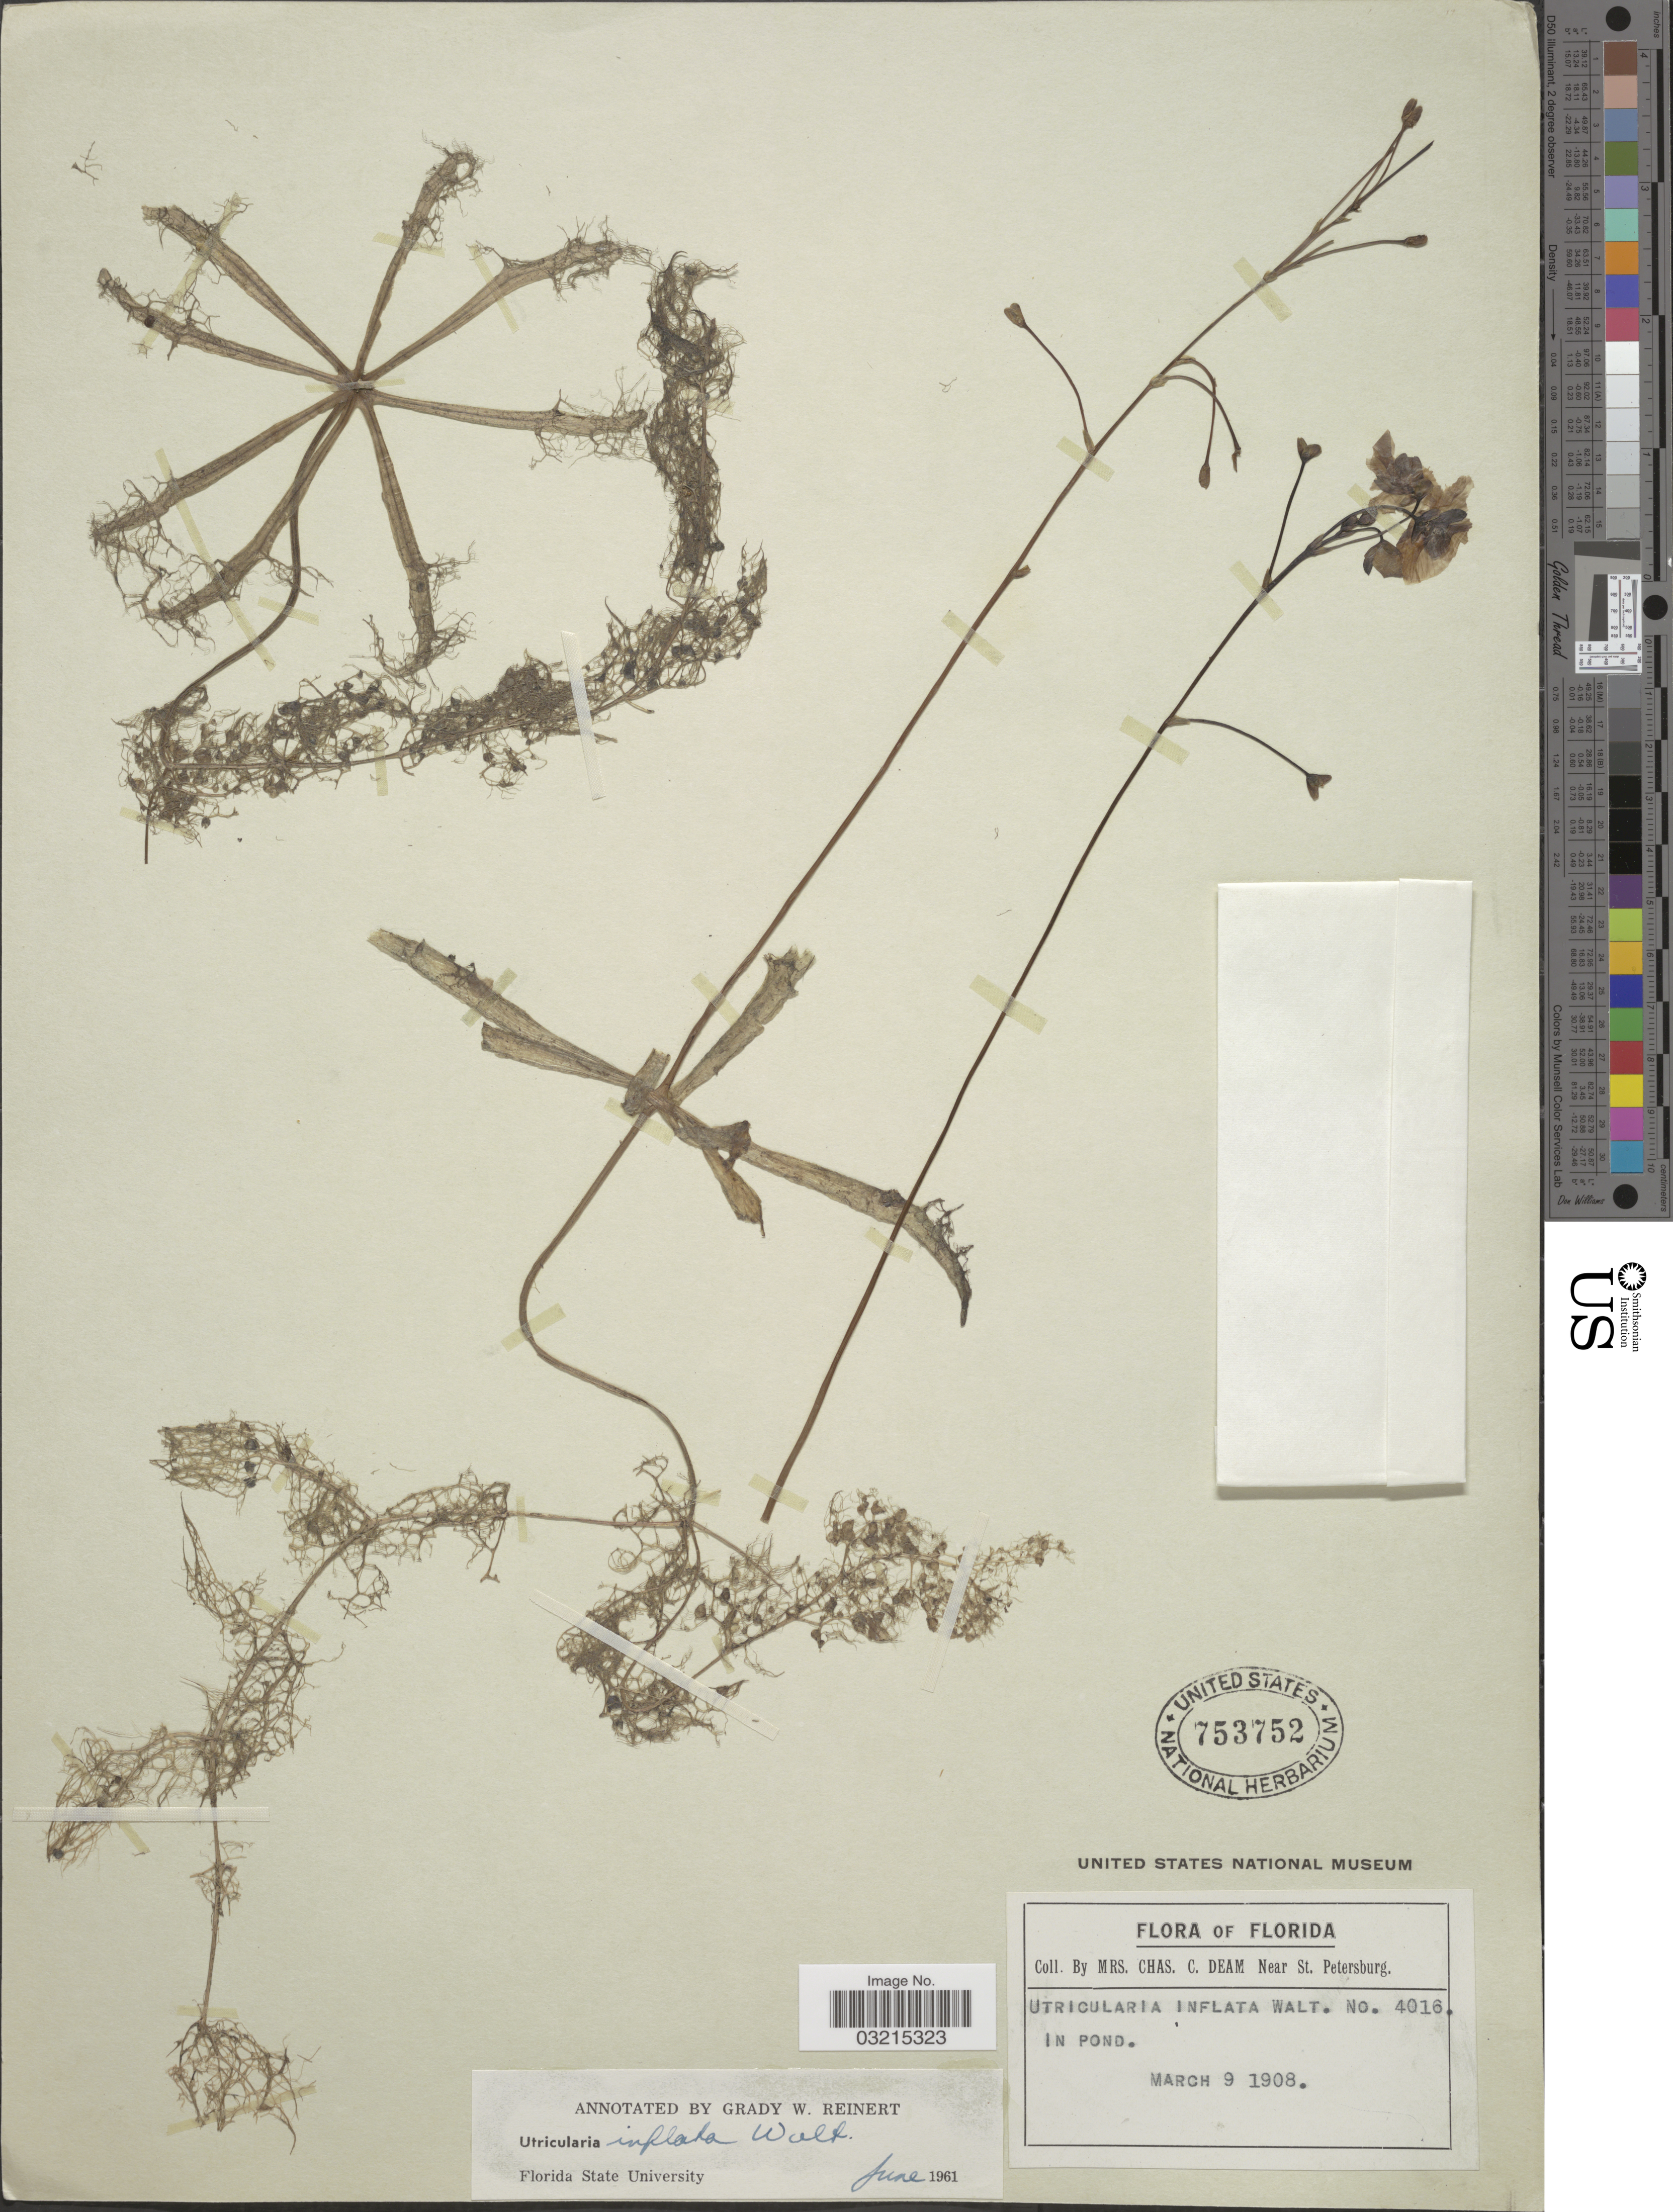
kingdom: Plantae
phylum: Tracheophyta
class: Magnoliopsida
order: Lamiales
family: Lentibulariaceae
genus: Utricularia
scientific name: Utricularia inflata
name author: Walter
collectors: C. Deam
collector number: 4016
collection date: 1908-03-09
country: United States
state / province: Florida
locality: Near St. Petersburg.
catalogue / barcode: US 753752